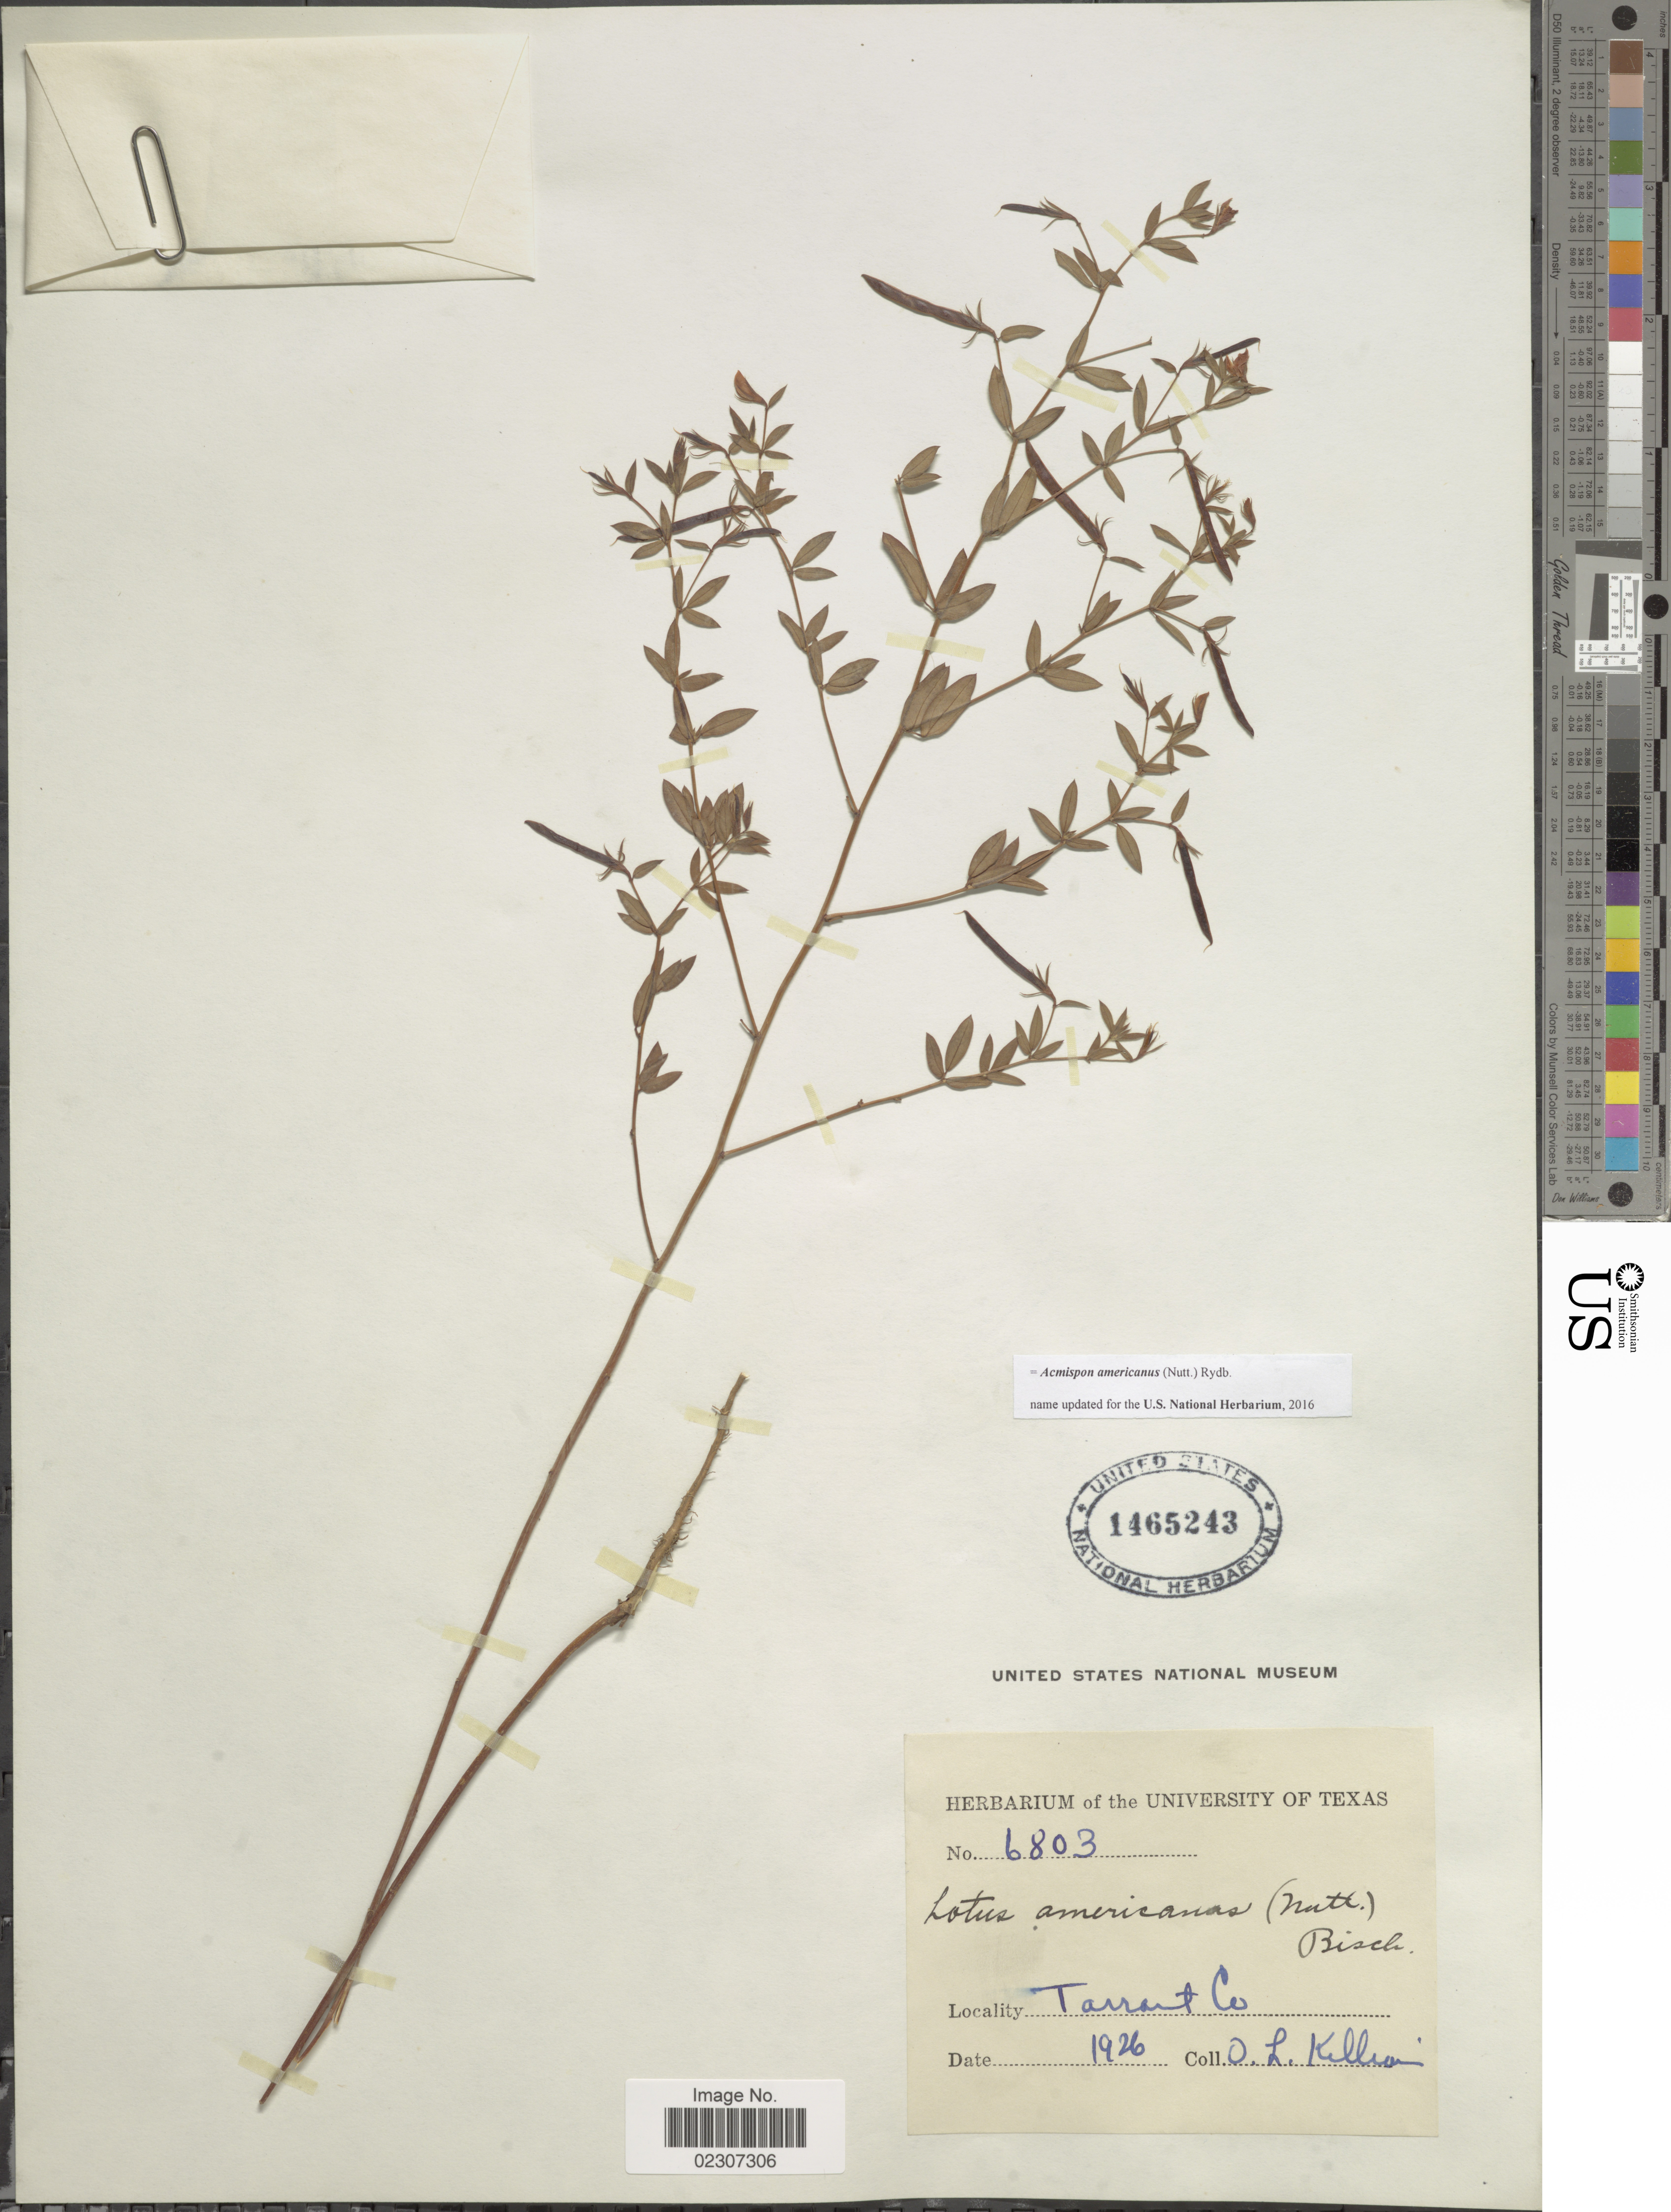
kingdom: Plantae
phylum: Tracheophyta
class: Magnoliopsida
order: Fabales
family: Fabaceae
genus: Acmispon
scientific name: Acmispon americanus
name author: (Nutt.) Rydb.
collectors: O. Killian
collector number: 6803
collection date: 1926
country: United States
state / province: Texas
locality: Tarrant Co.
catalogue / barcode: US 1465243